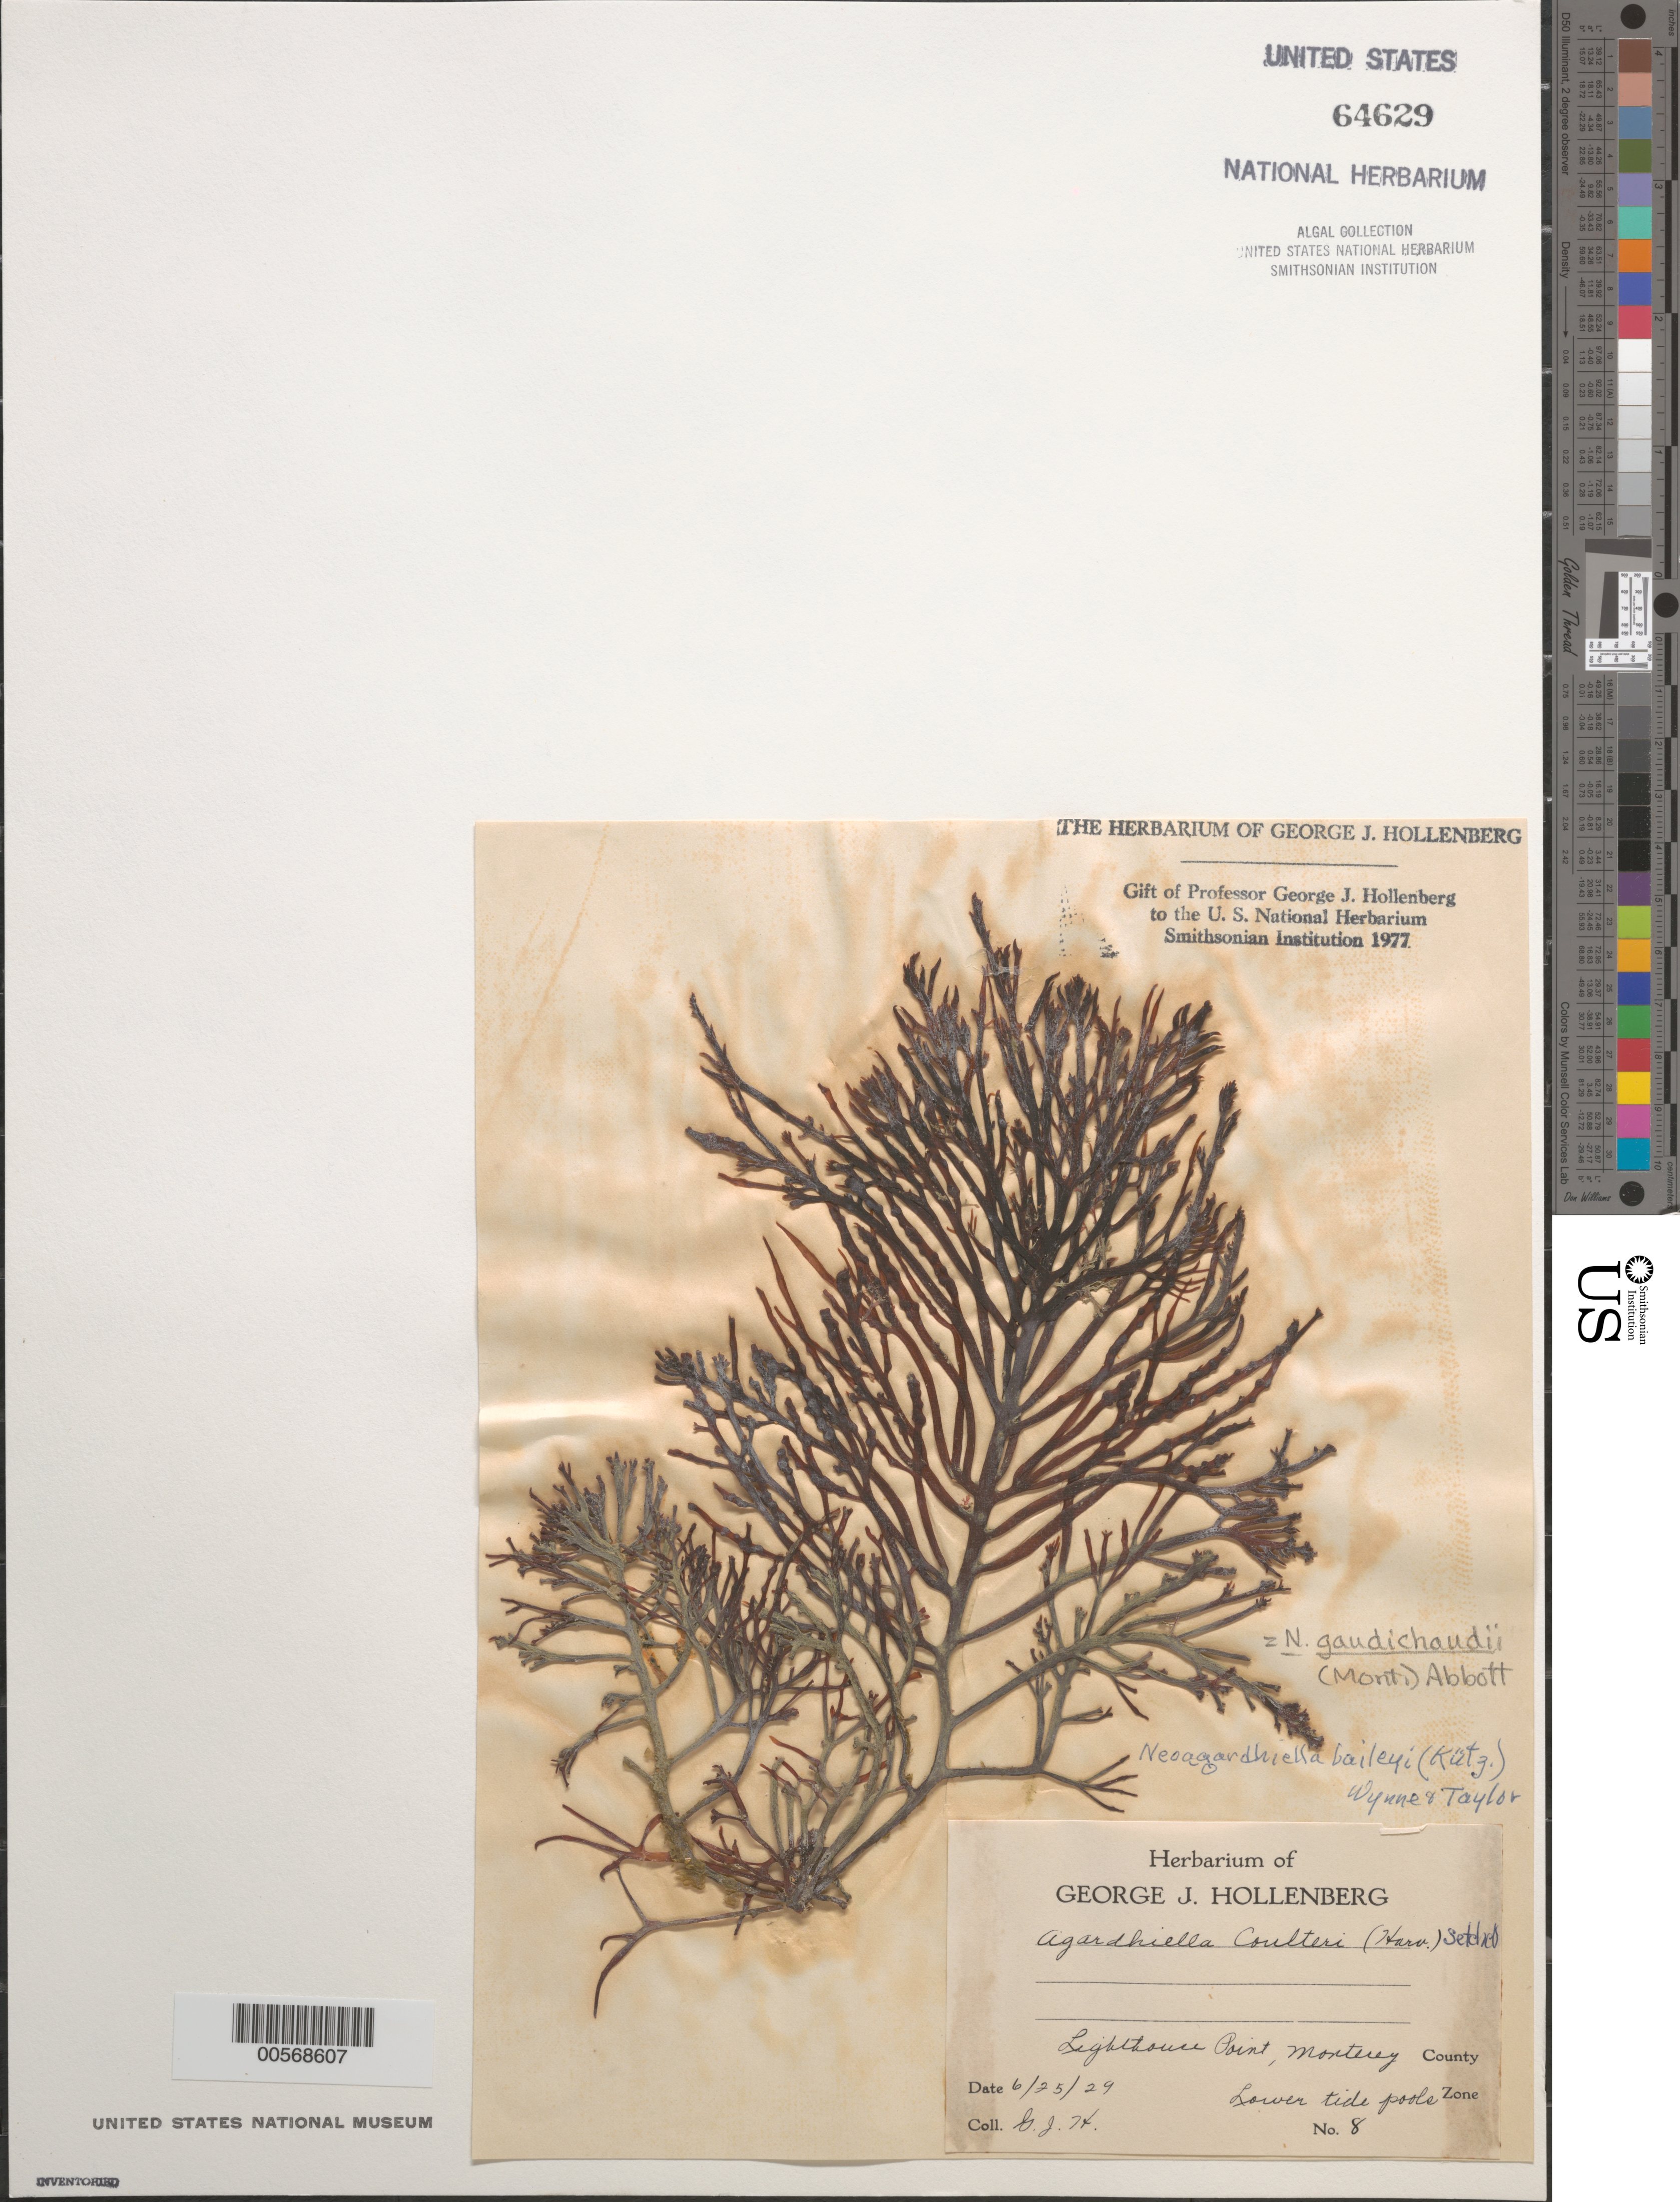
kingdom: Plantae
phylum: Rhodophyta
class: Florideophyceae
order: Gigartinales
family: Solieriaceae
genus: Sarcodiotheca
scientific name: Sarcodiotheca gaudichaudii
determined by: Algae name updating Project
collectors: G. Hollenberg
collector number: GJH 8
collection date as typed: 25 Jun 1929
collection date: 1929-06-25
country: United States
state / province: California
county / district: Monterey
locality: Lighthouse Point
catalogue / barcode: US 64629